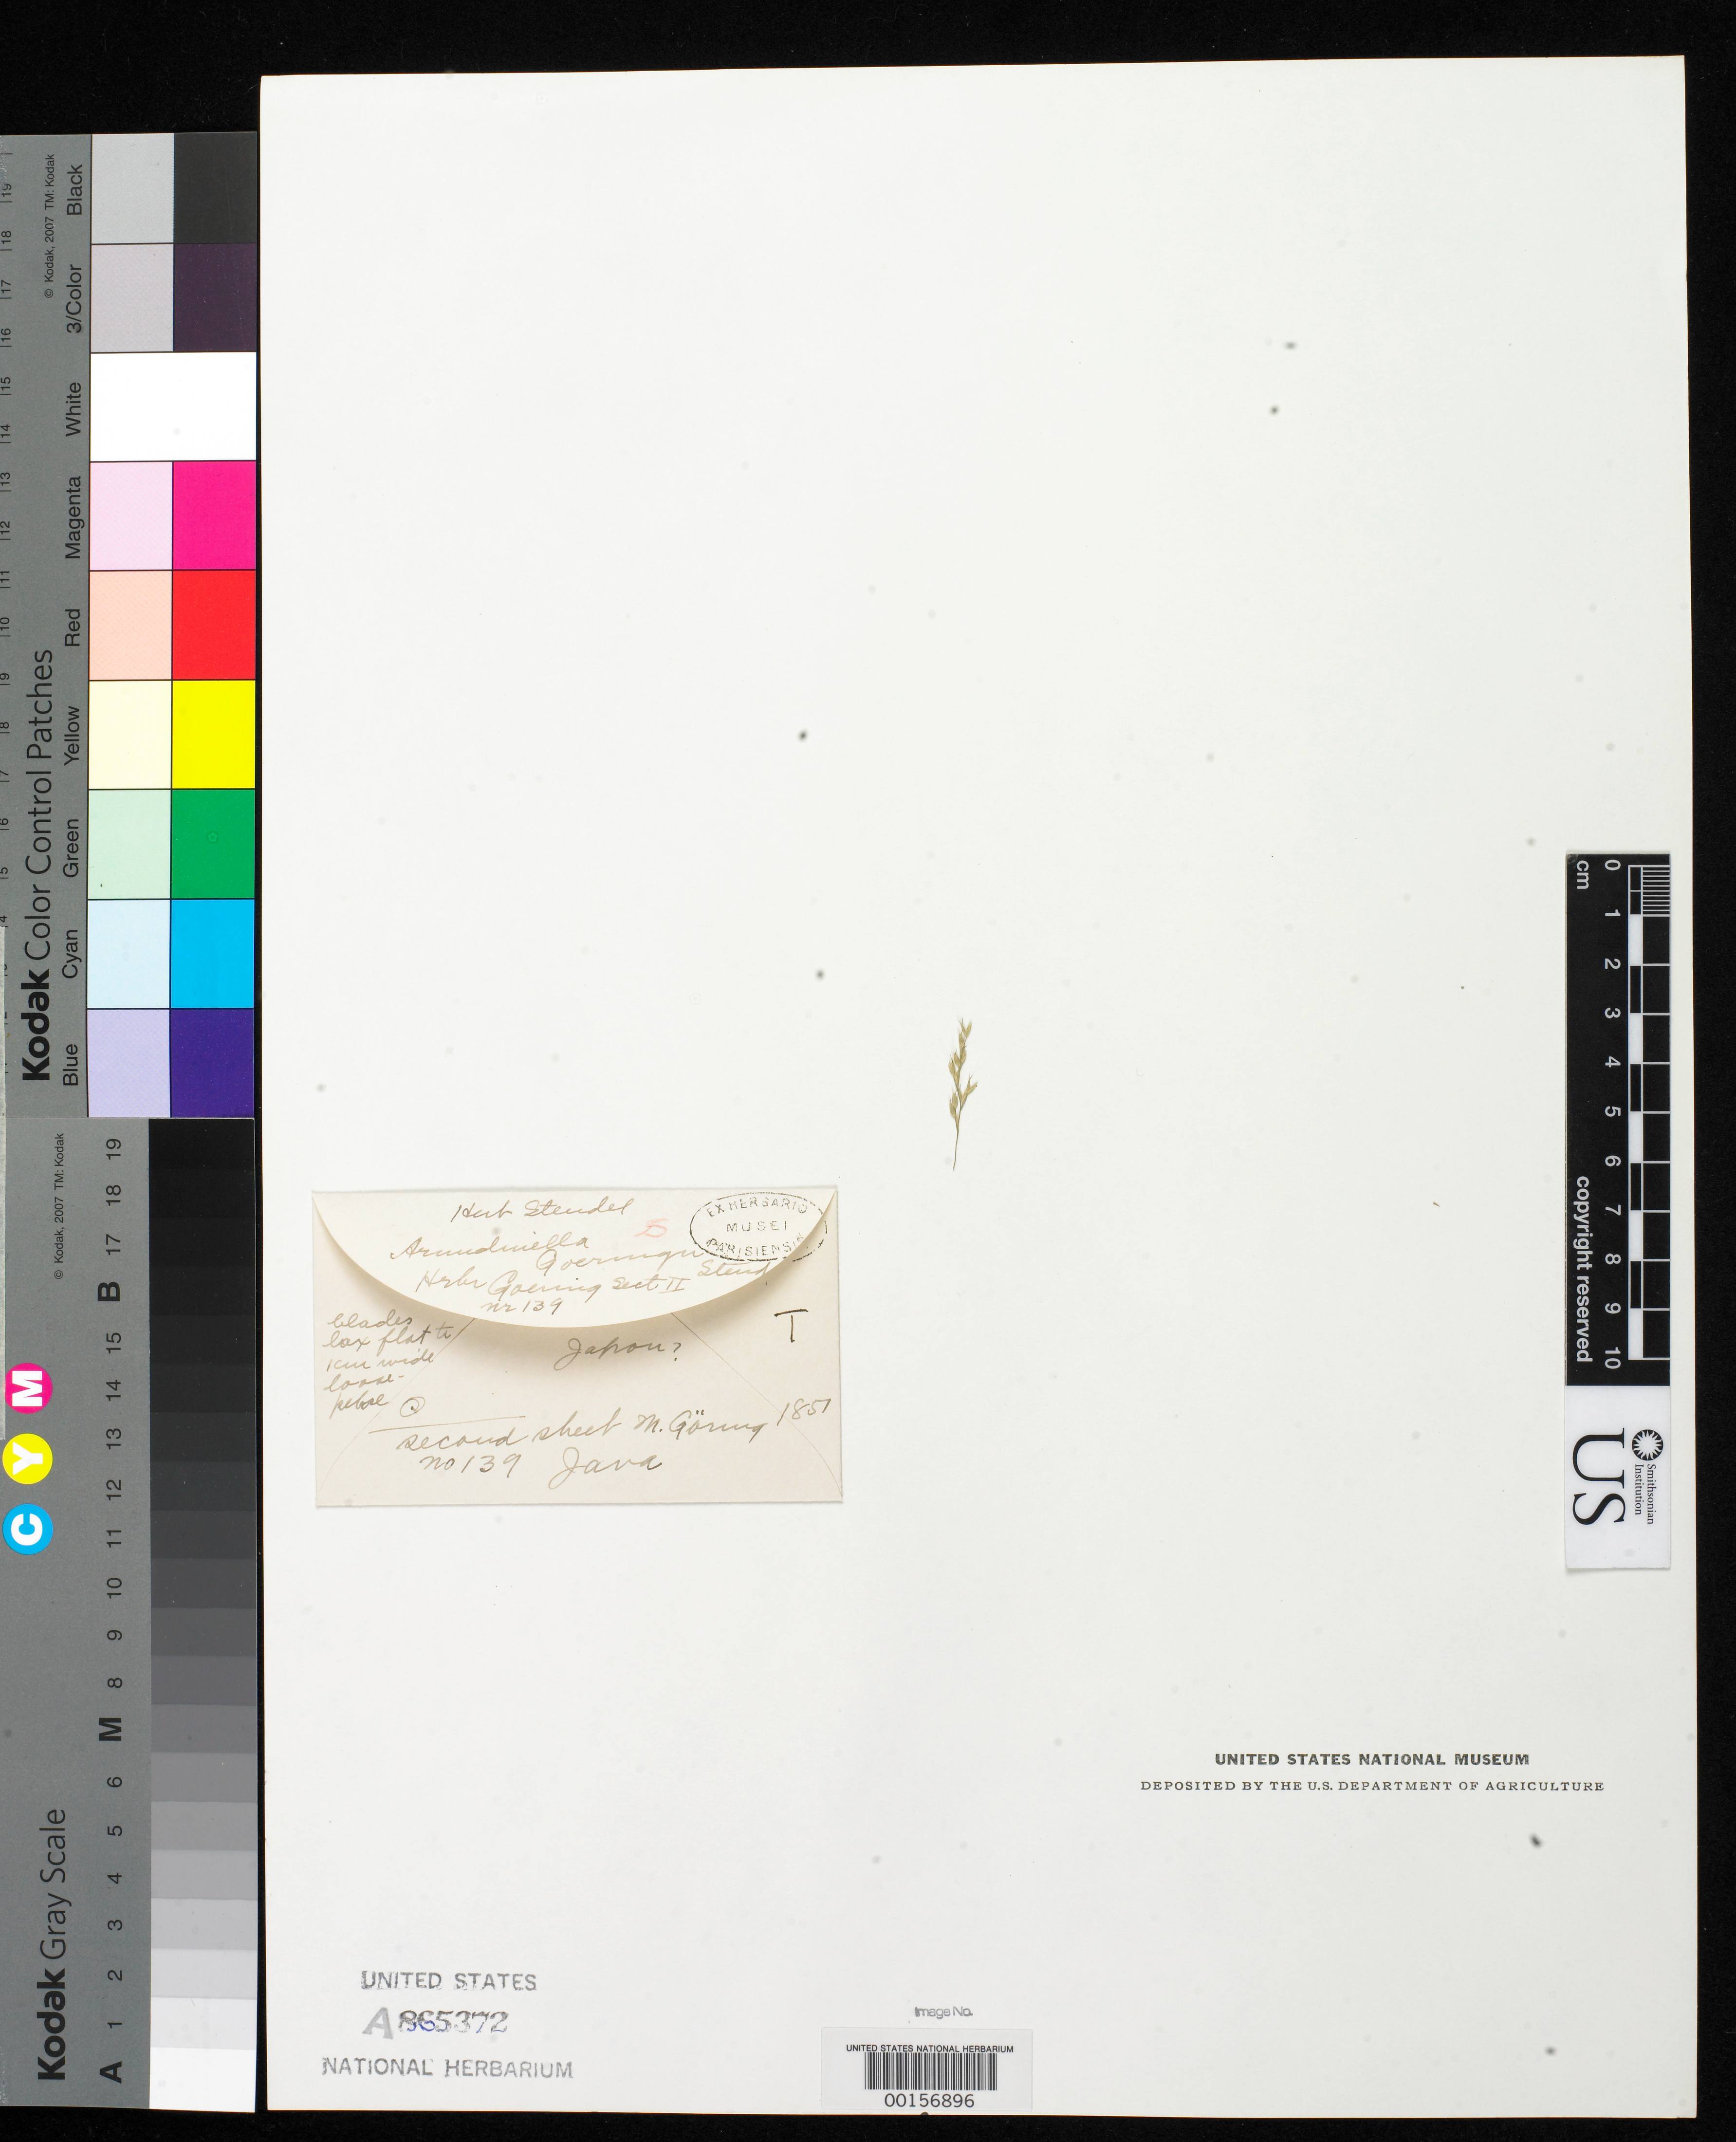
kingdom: Plantae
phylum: Tracheophyta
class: Liliopsida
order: Poales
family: Poaceae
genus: Arundinella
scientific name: Arundinella goeringii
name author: Steud.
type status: Type Fragment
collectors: M. Goering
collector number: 139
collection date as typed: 1851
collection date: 1851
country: Indonesia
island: Java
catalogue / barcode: US 865372A